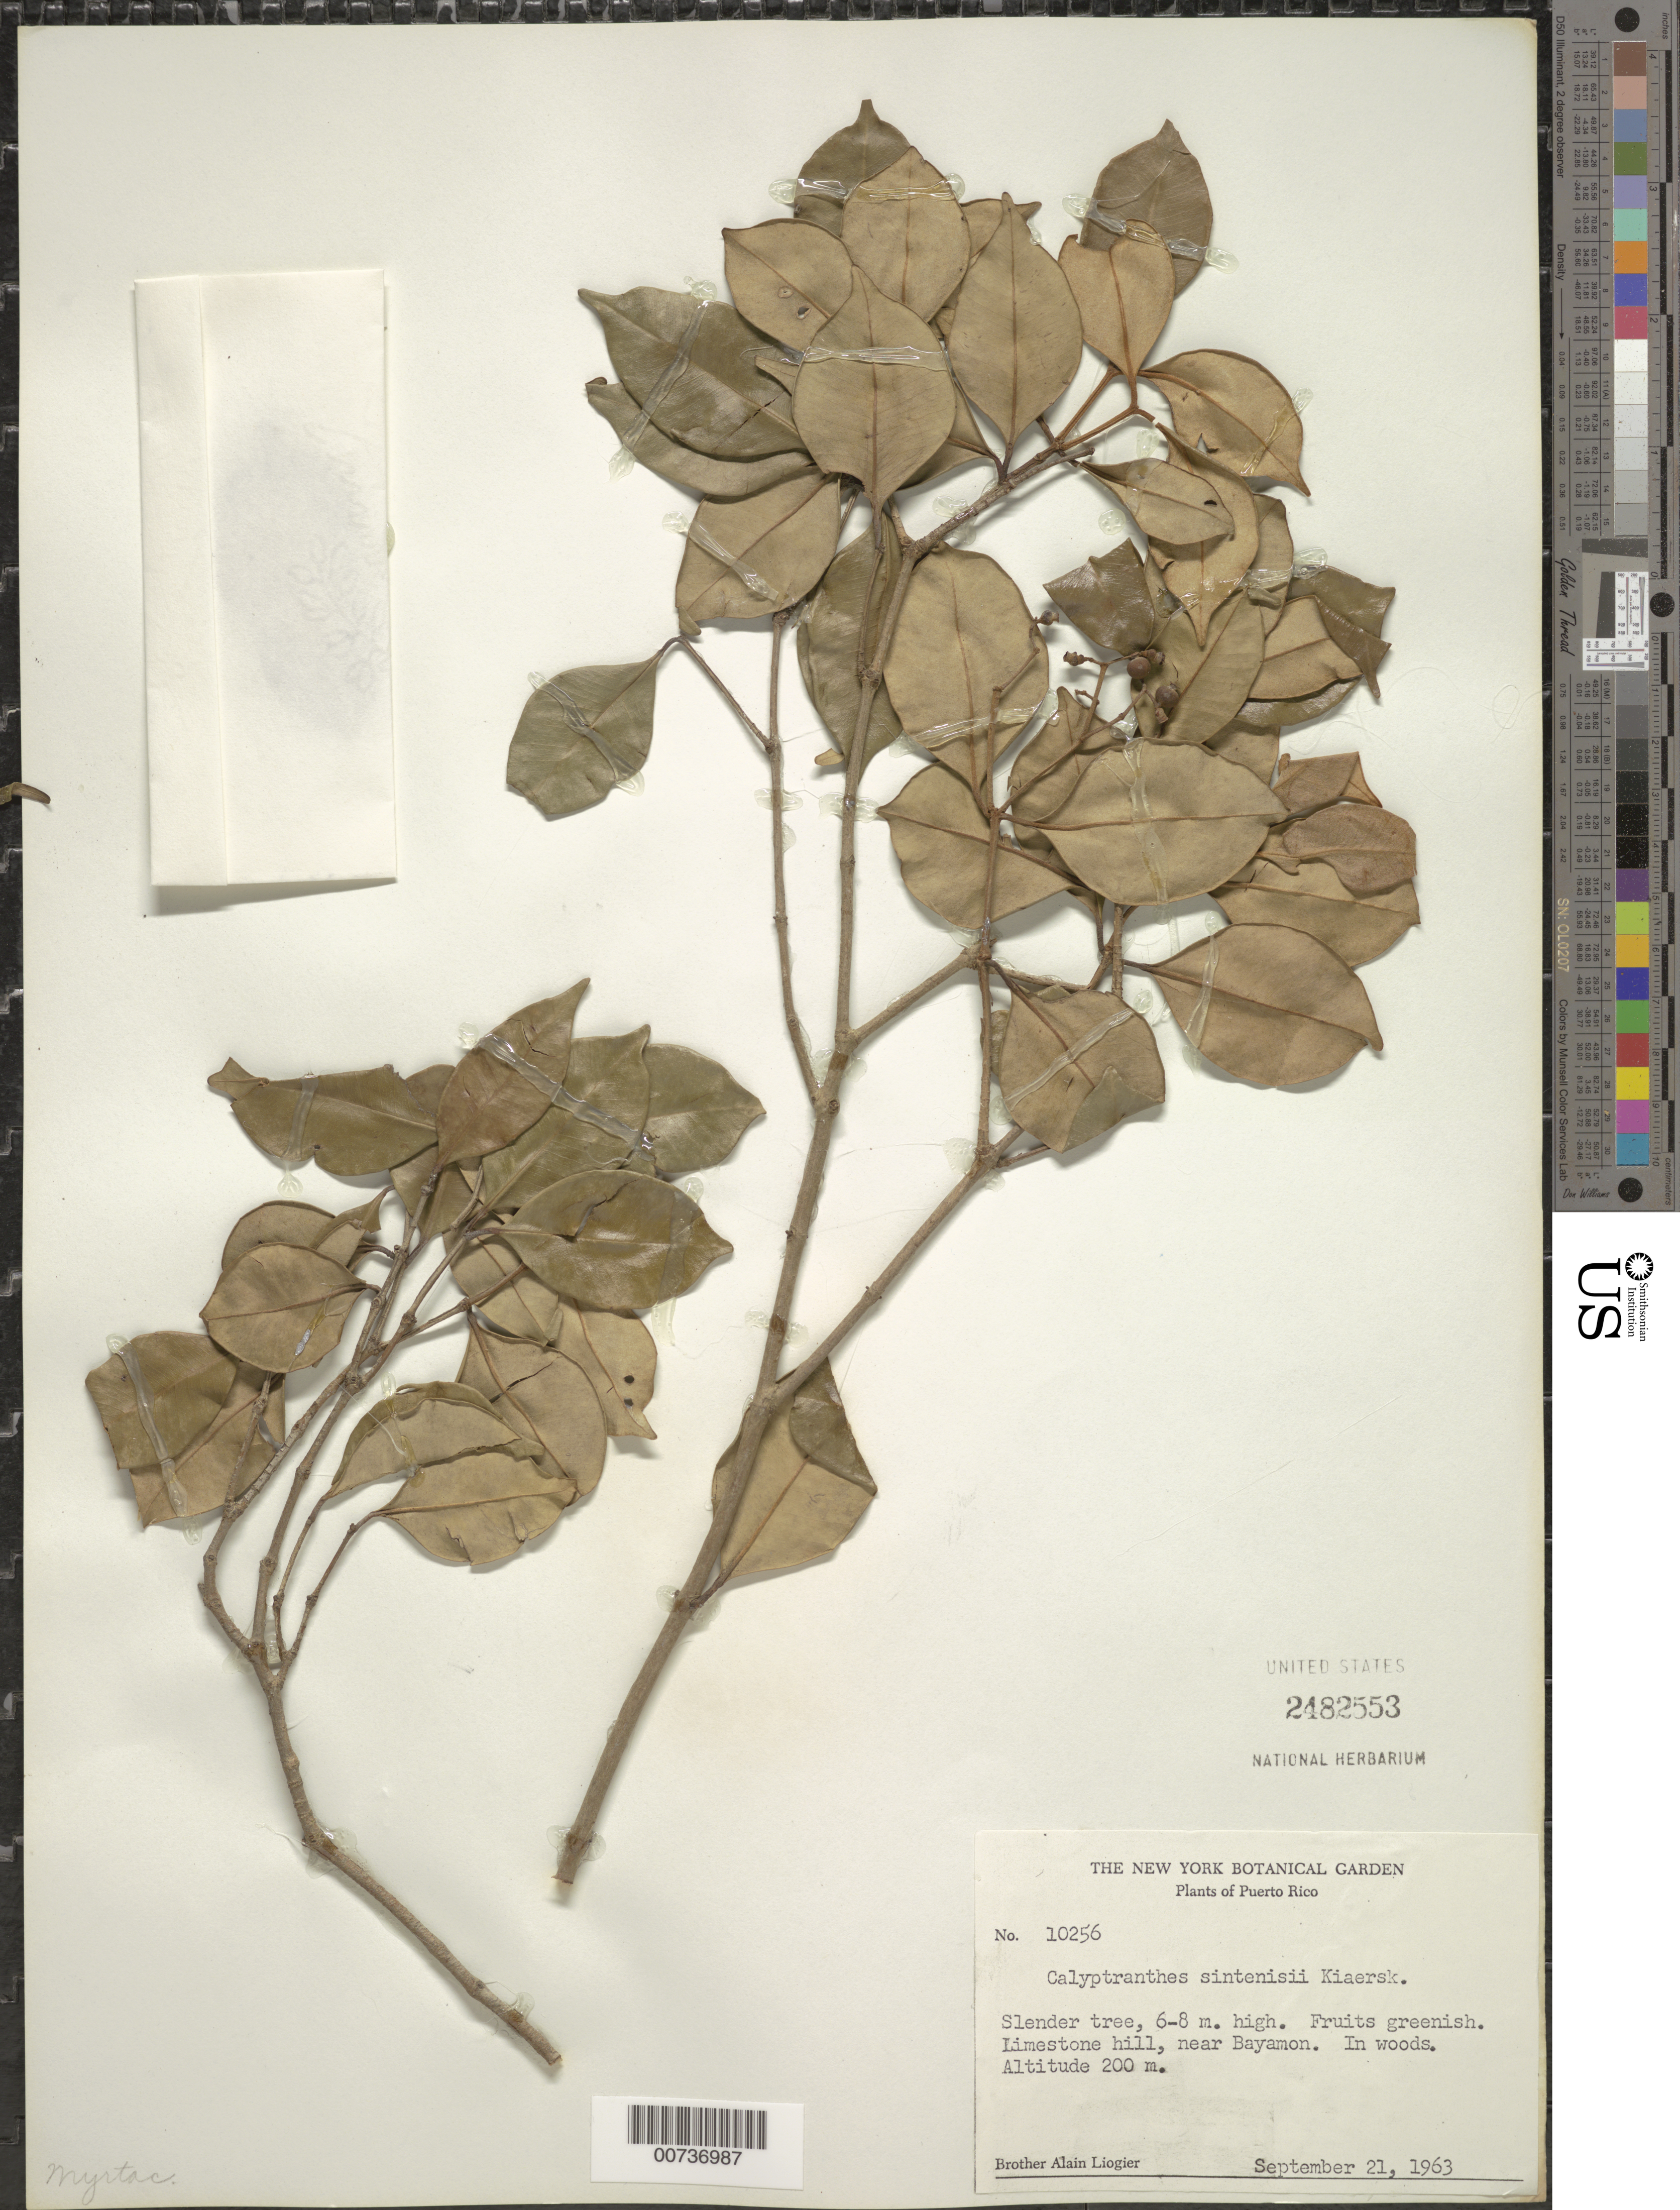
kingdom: Plantae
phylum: Tracheophyta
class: Magnoliopsida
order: Myrtales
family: Myrtaceae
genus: Myrcia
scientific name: Myrcia neosintenisii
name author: K. Campbell & Peguero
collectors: A. H. Liogier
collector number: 10256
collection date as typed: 21 Sep 1963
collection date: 1963-09-21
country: Puerto Rico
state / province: Bayamón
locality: Near Bayamón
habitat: In woods, limestone hill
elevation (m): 200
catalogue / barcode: US 2482553